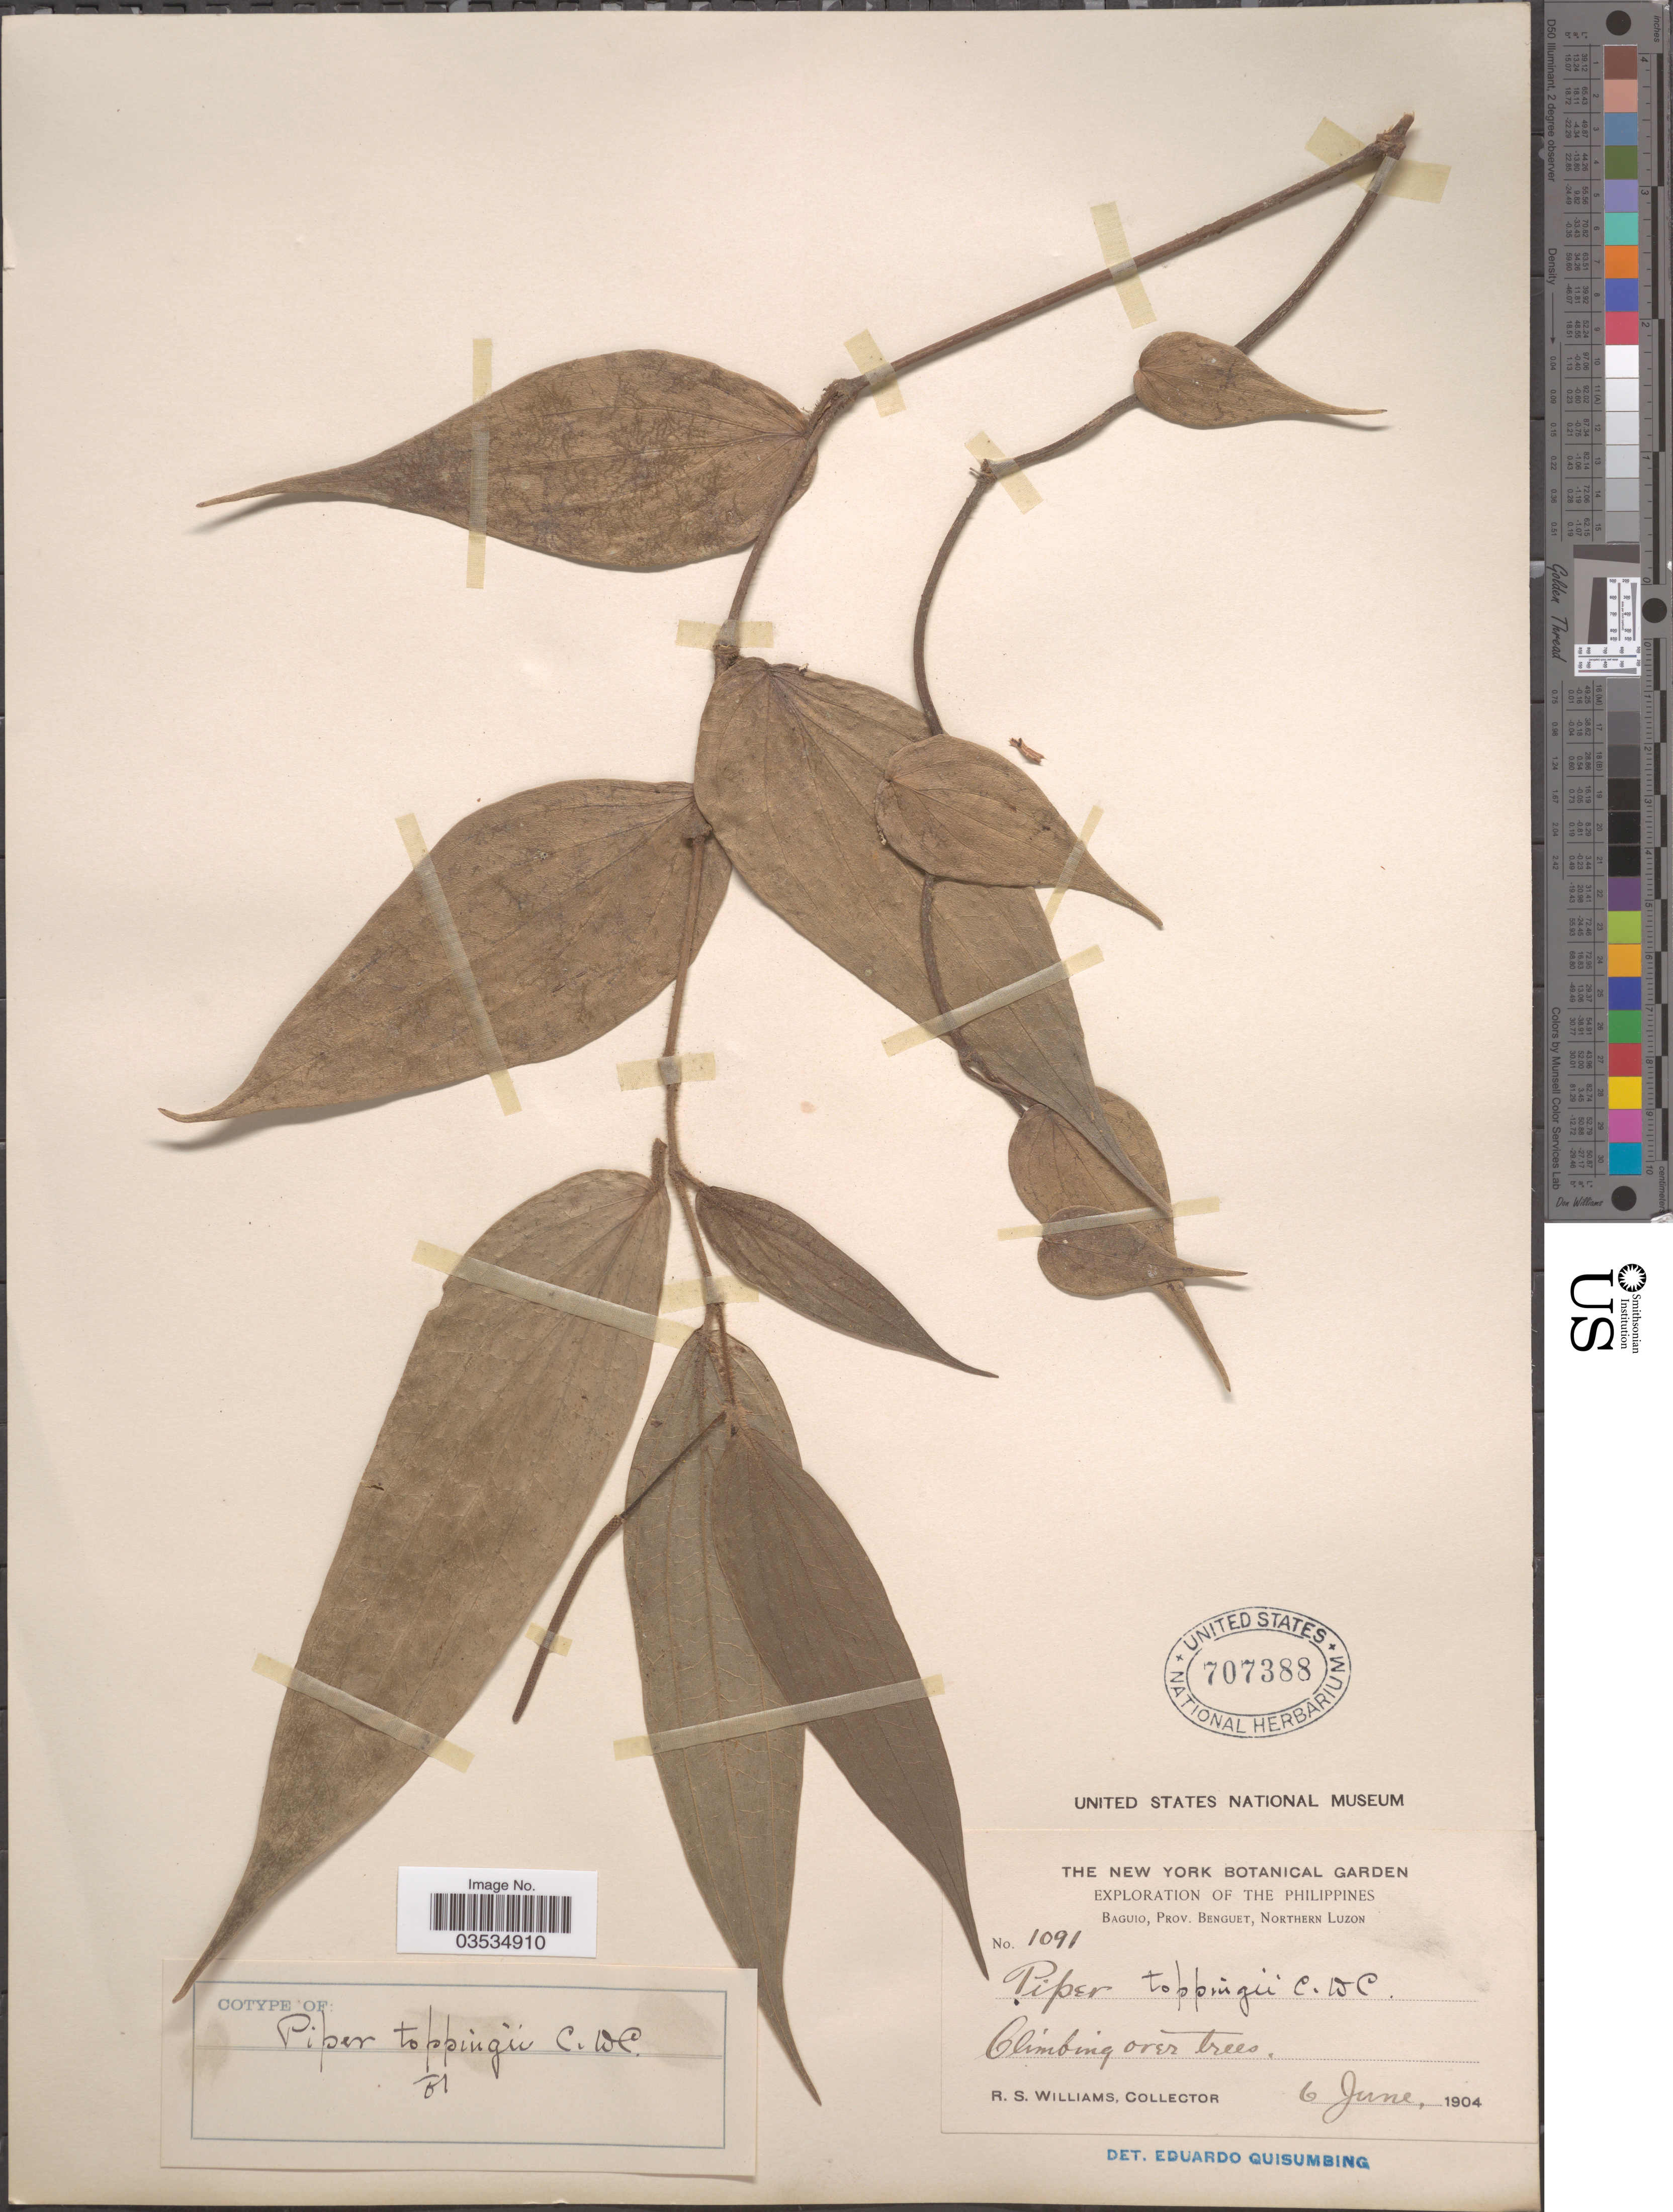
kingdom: Plantae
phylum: Tracheophyta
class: Magnoliopsida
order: Piperales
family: Piperaceae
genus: Piper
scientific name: Piper toppingii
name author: C. DC. in Elmer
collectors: R. S. Williams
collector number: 1091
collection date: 1904-06-06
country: Philippines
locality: Baguio, Prov. Benguet, Northern Luzon.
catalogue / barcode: US 707388